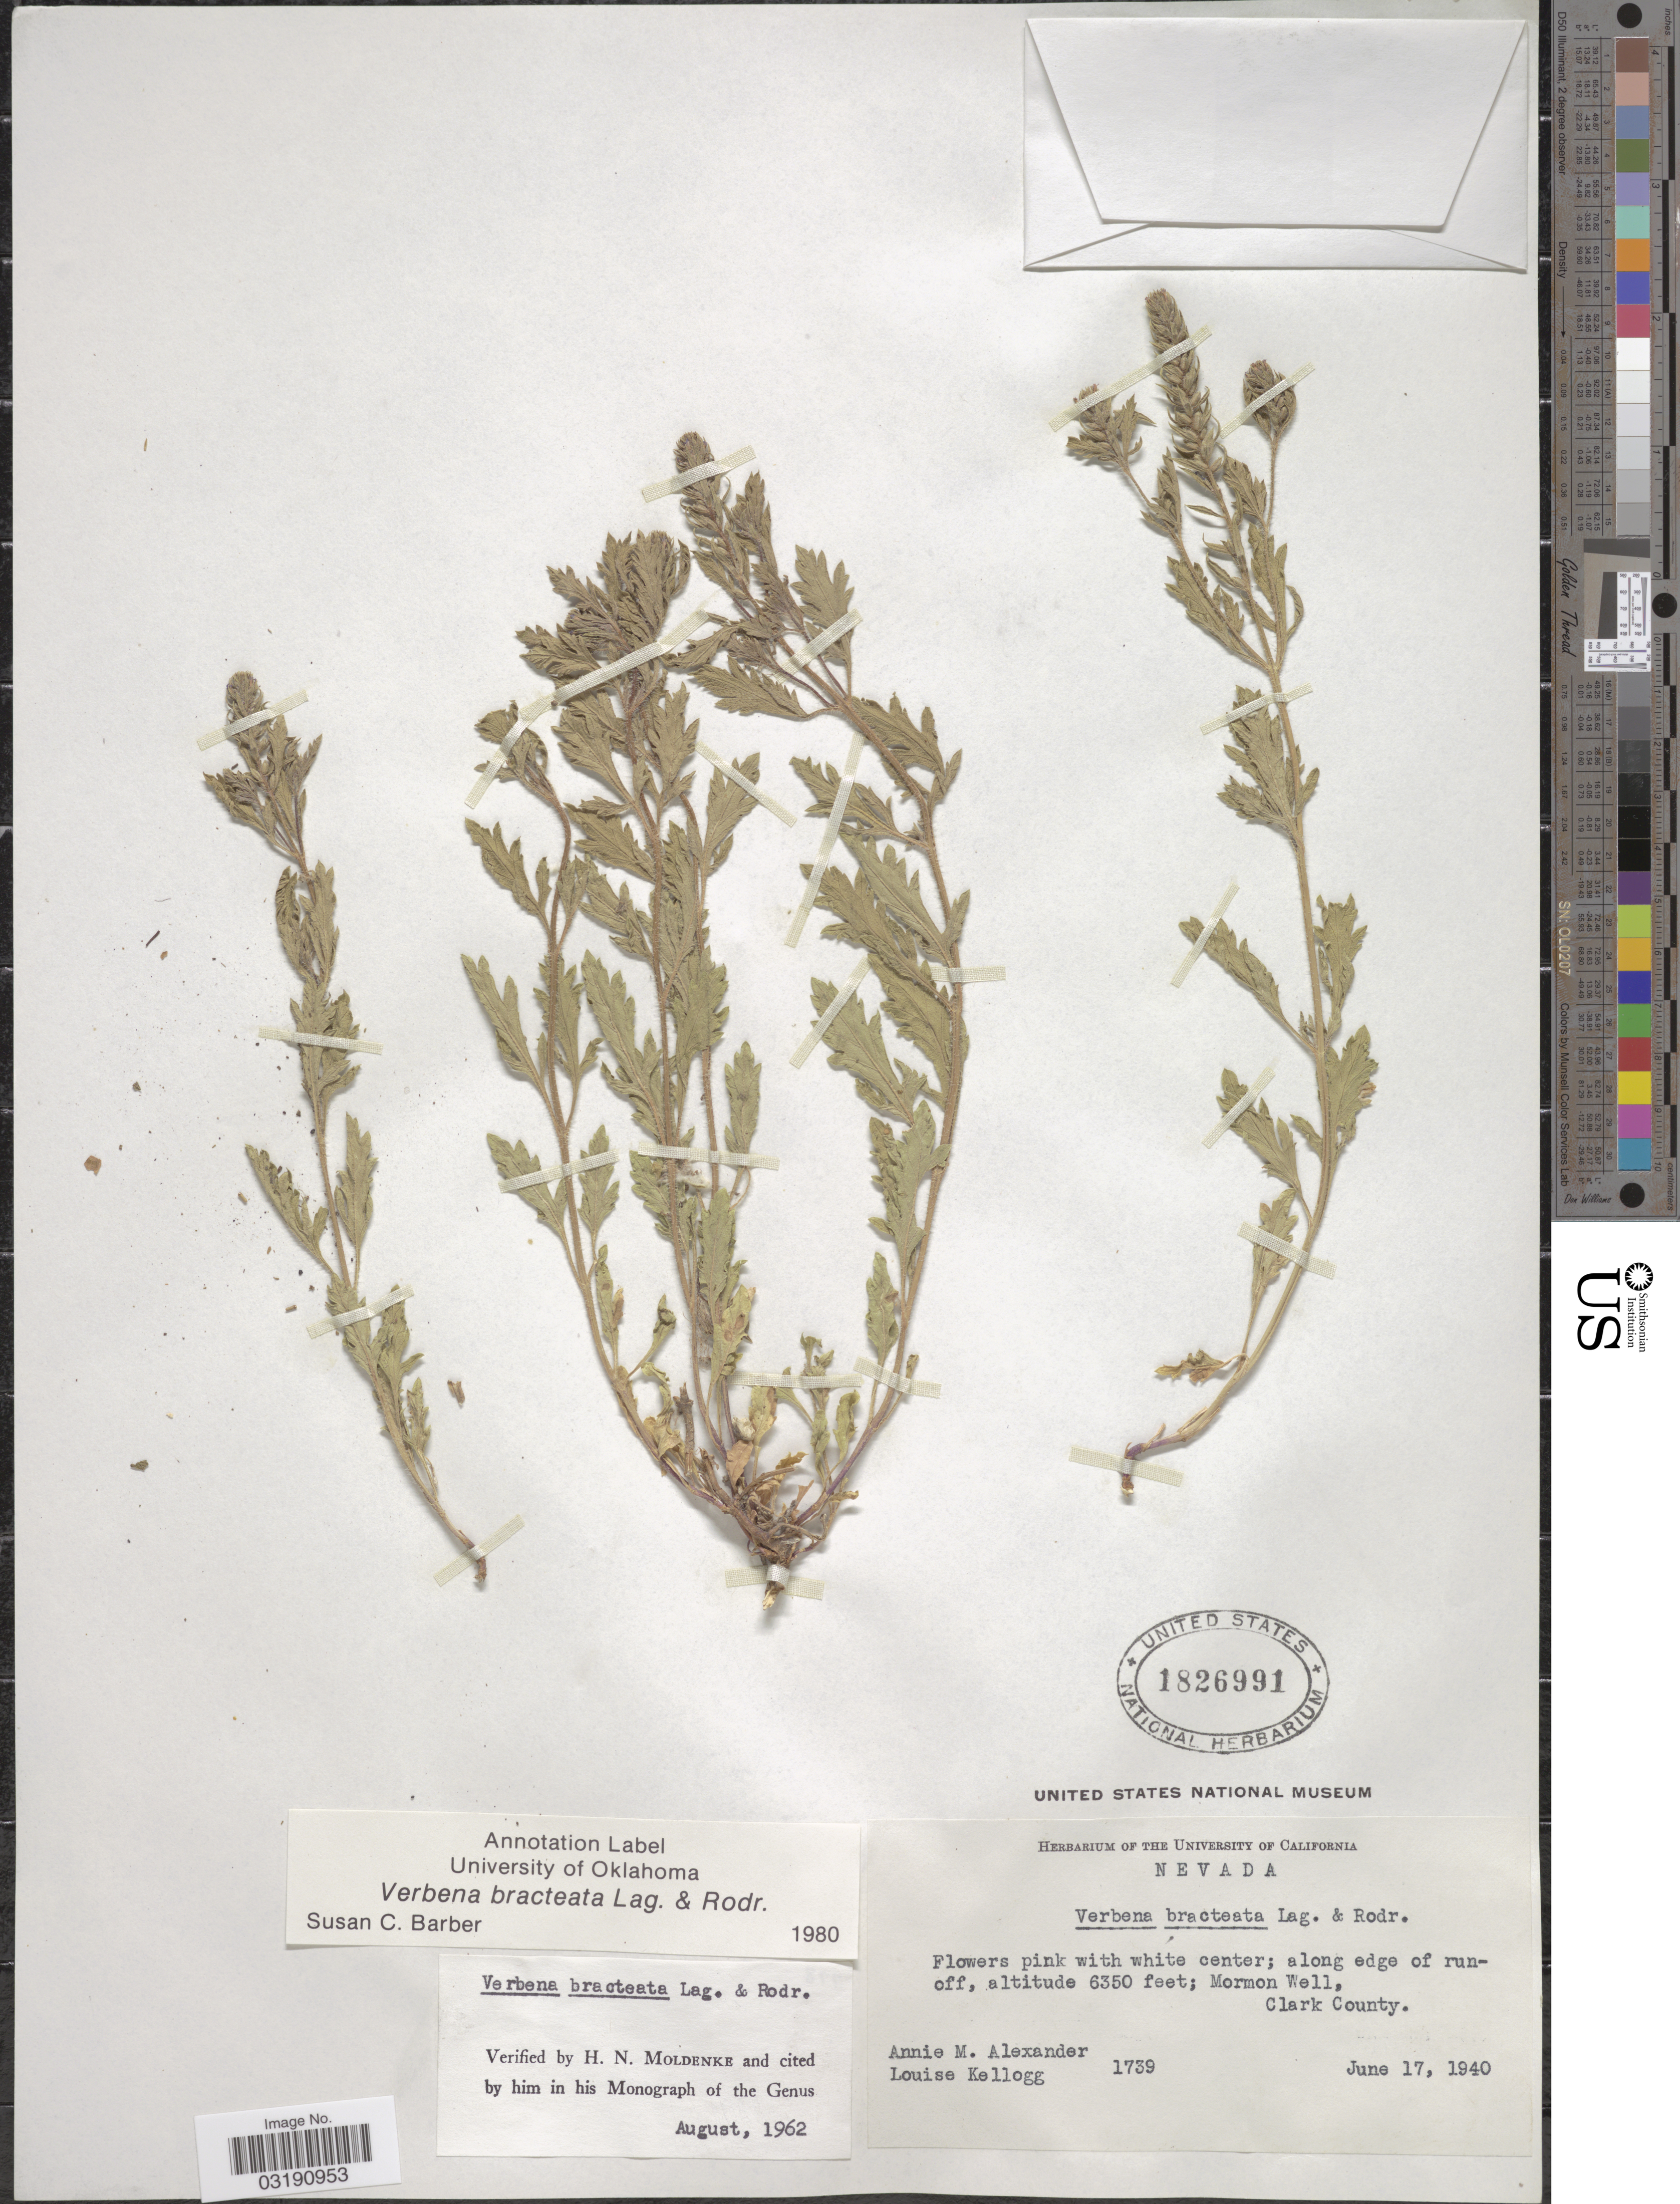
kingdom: Plantae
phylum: Tracheophyta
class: Magnoliopsida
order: Lamiales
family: Verbenaceae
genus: Verbena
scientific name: Verbena bracteata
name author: Cav. ex Lag. & Rodr.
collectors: A. M. Alexander & L. Kellogg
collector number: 1739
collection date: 1940-06-17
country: United States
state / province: Nevada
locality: Along edge of runoff, Mormon Well, Clark County.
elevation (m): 1935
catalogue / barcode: US 1826991